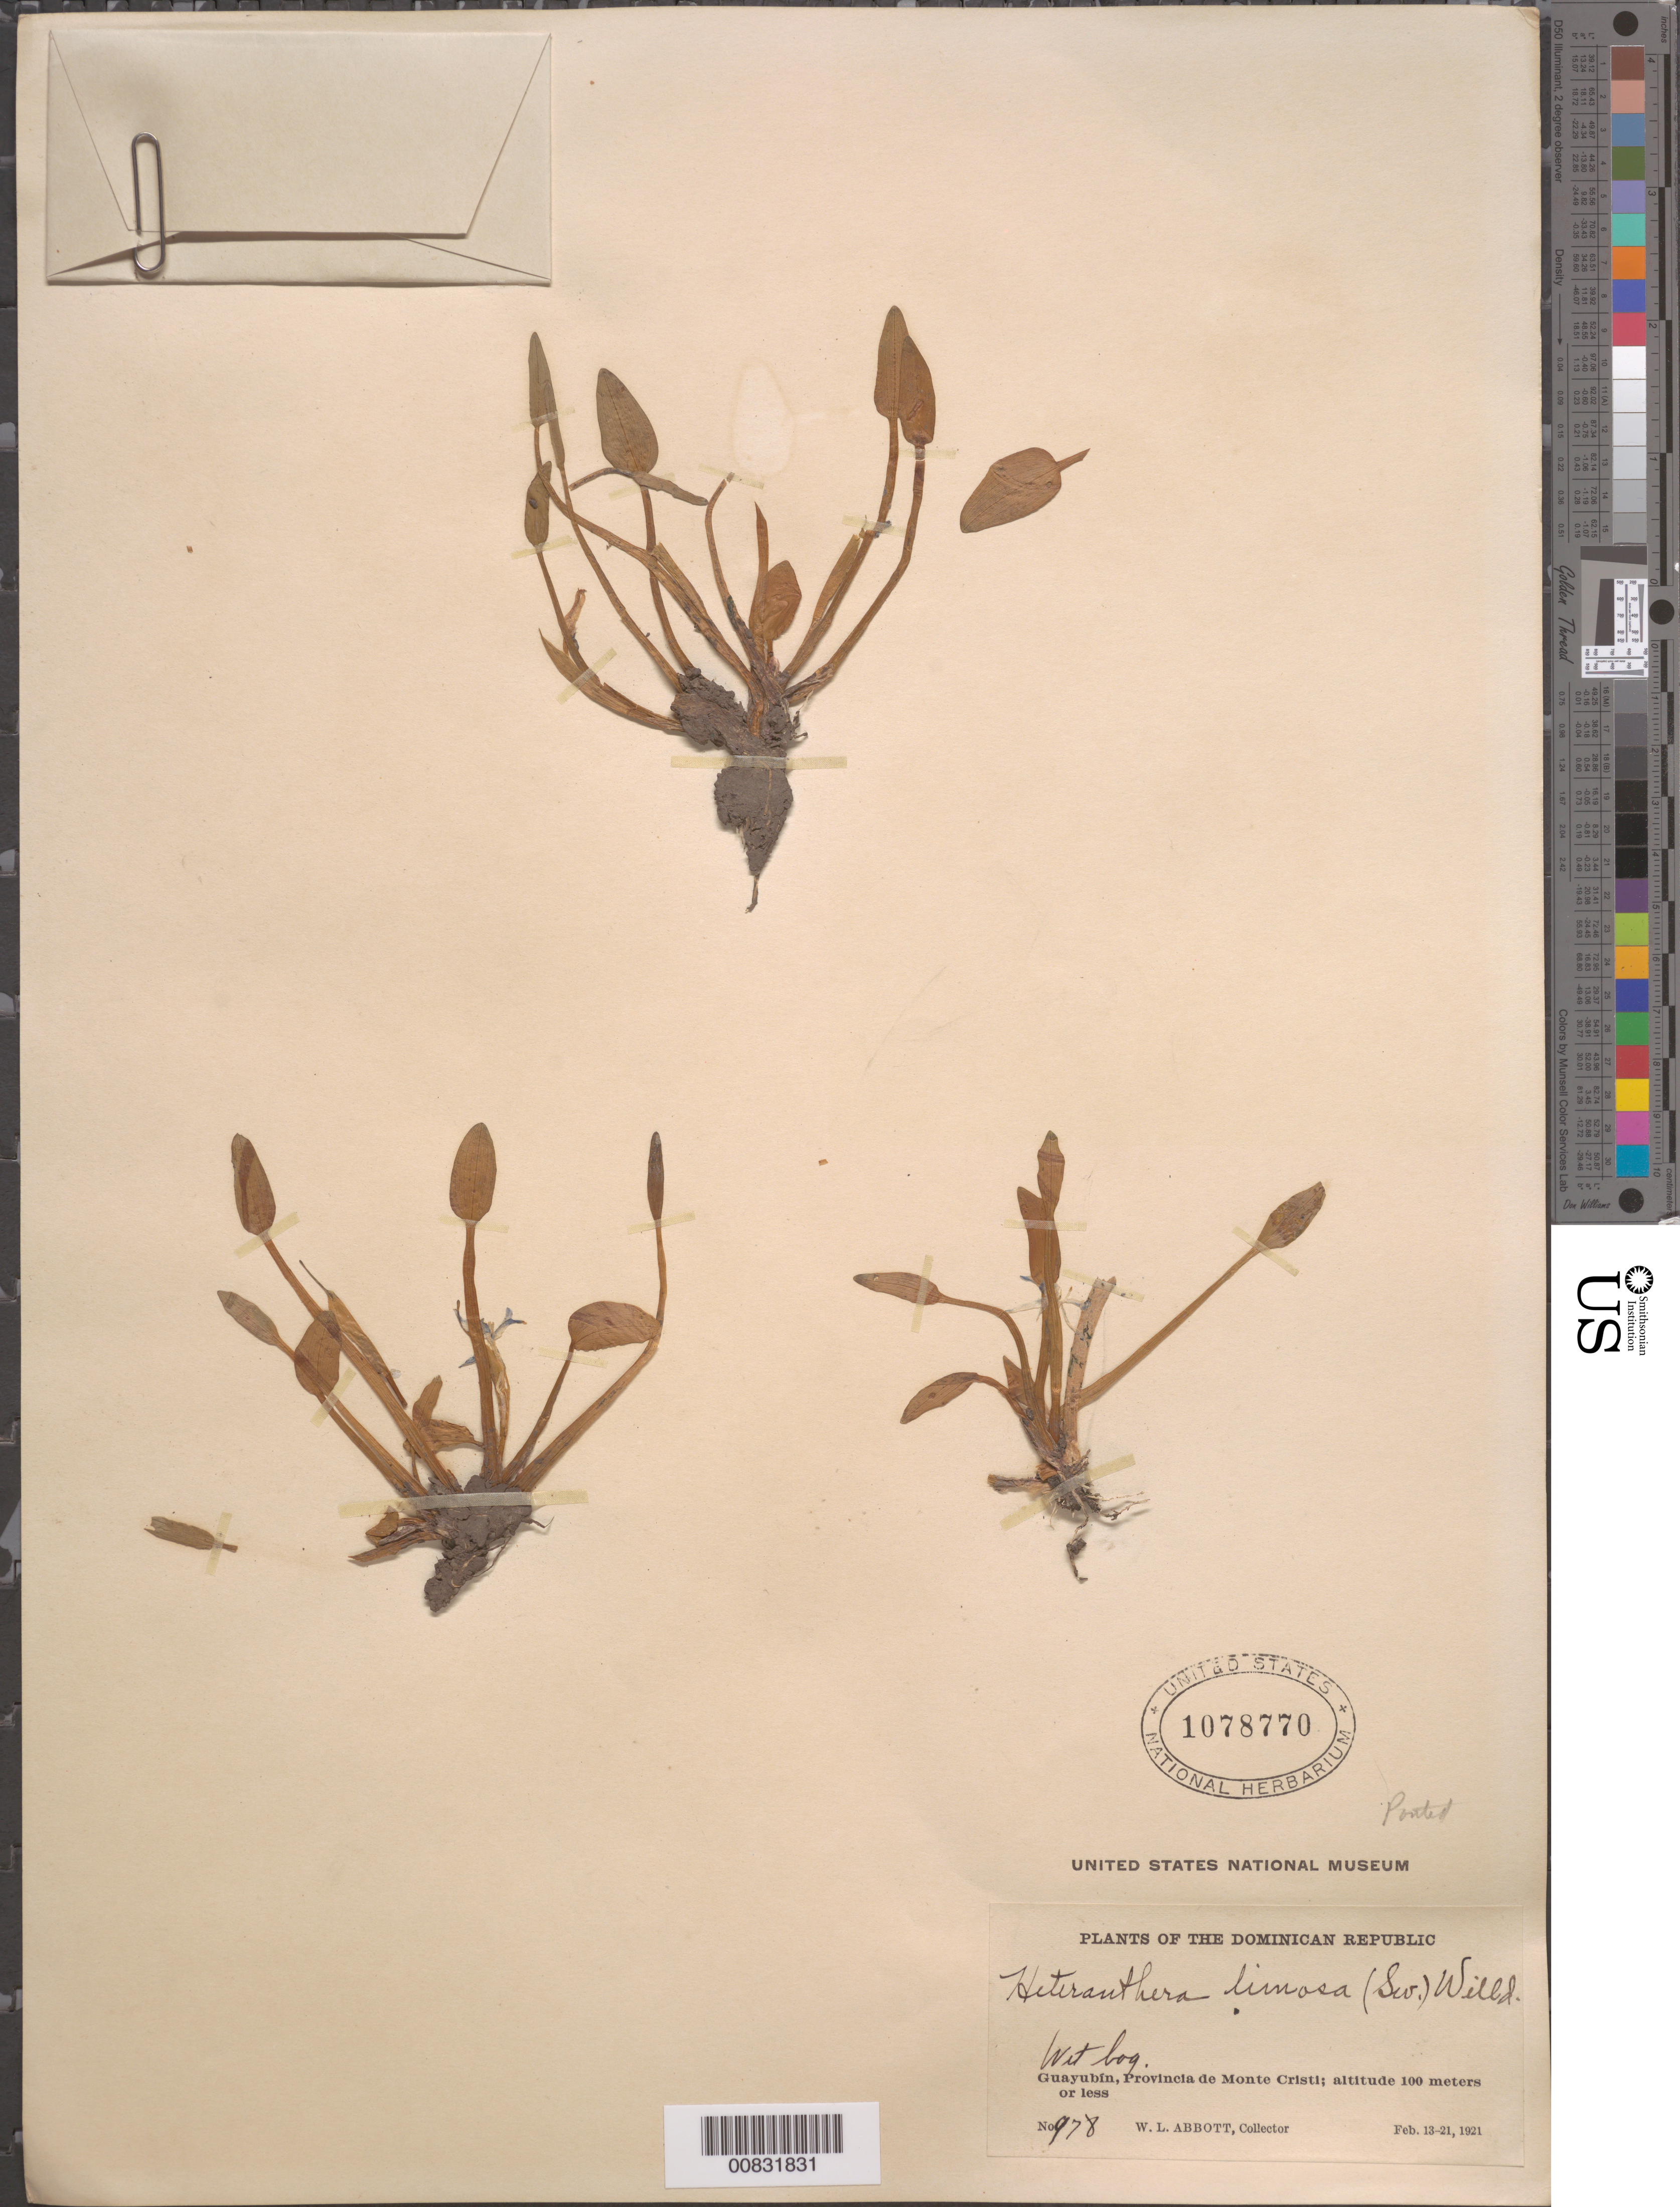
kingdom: Plantae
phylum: Tracheophyta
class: Liliopsida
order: Commelinales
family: Pontederiaceae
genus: Heteranthera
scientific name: Heteranthera limosa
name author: (Sw.) Willd.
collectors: W. L. Abbott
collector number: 978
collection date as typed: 13 Feb 1921 to 21 Feb 1921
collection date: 1921-02-13/1921-02-21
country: Dominican Republic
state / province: Monte Cristi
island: Hispaniola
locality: Guayubín.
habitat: Wet bog.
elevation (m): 100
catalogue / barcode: US 1078770